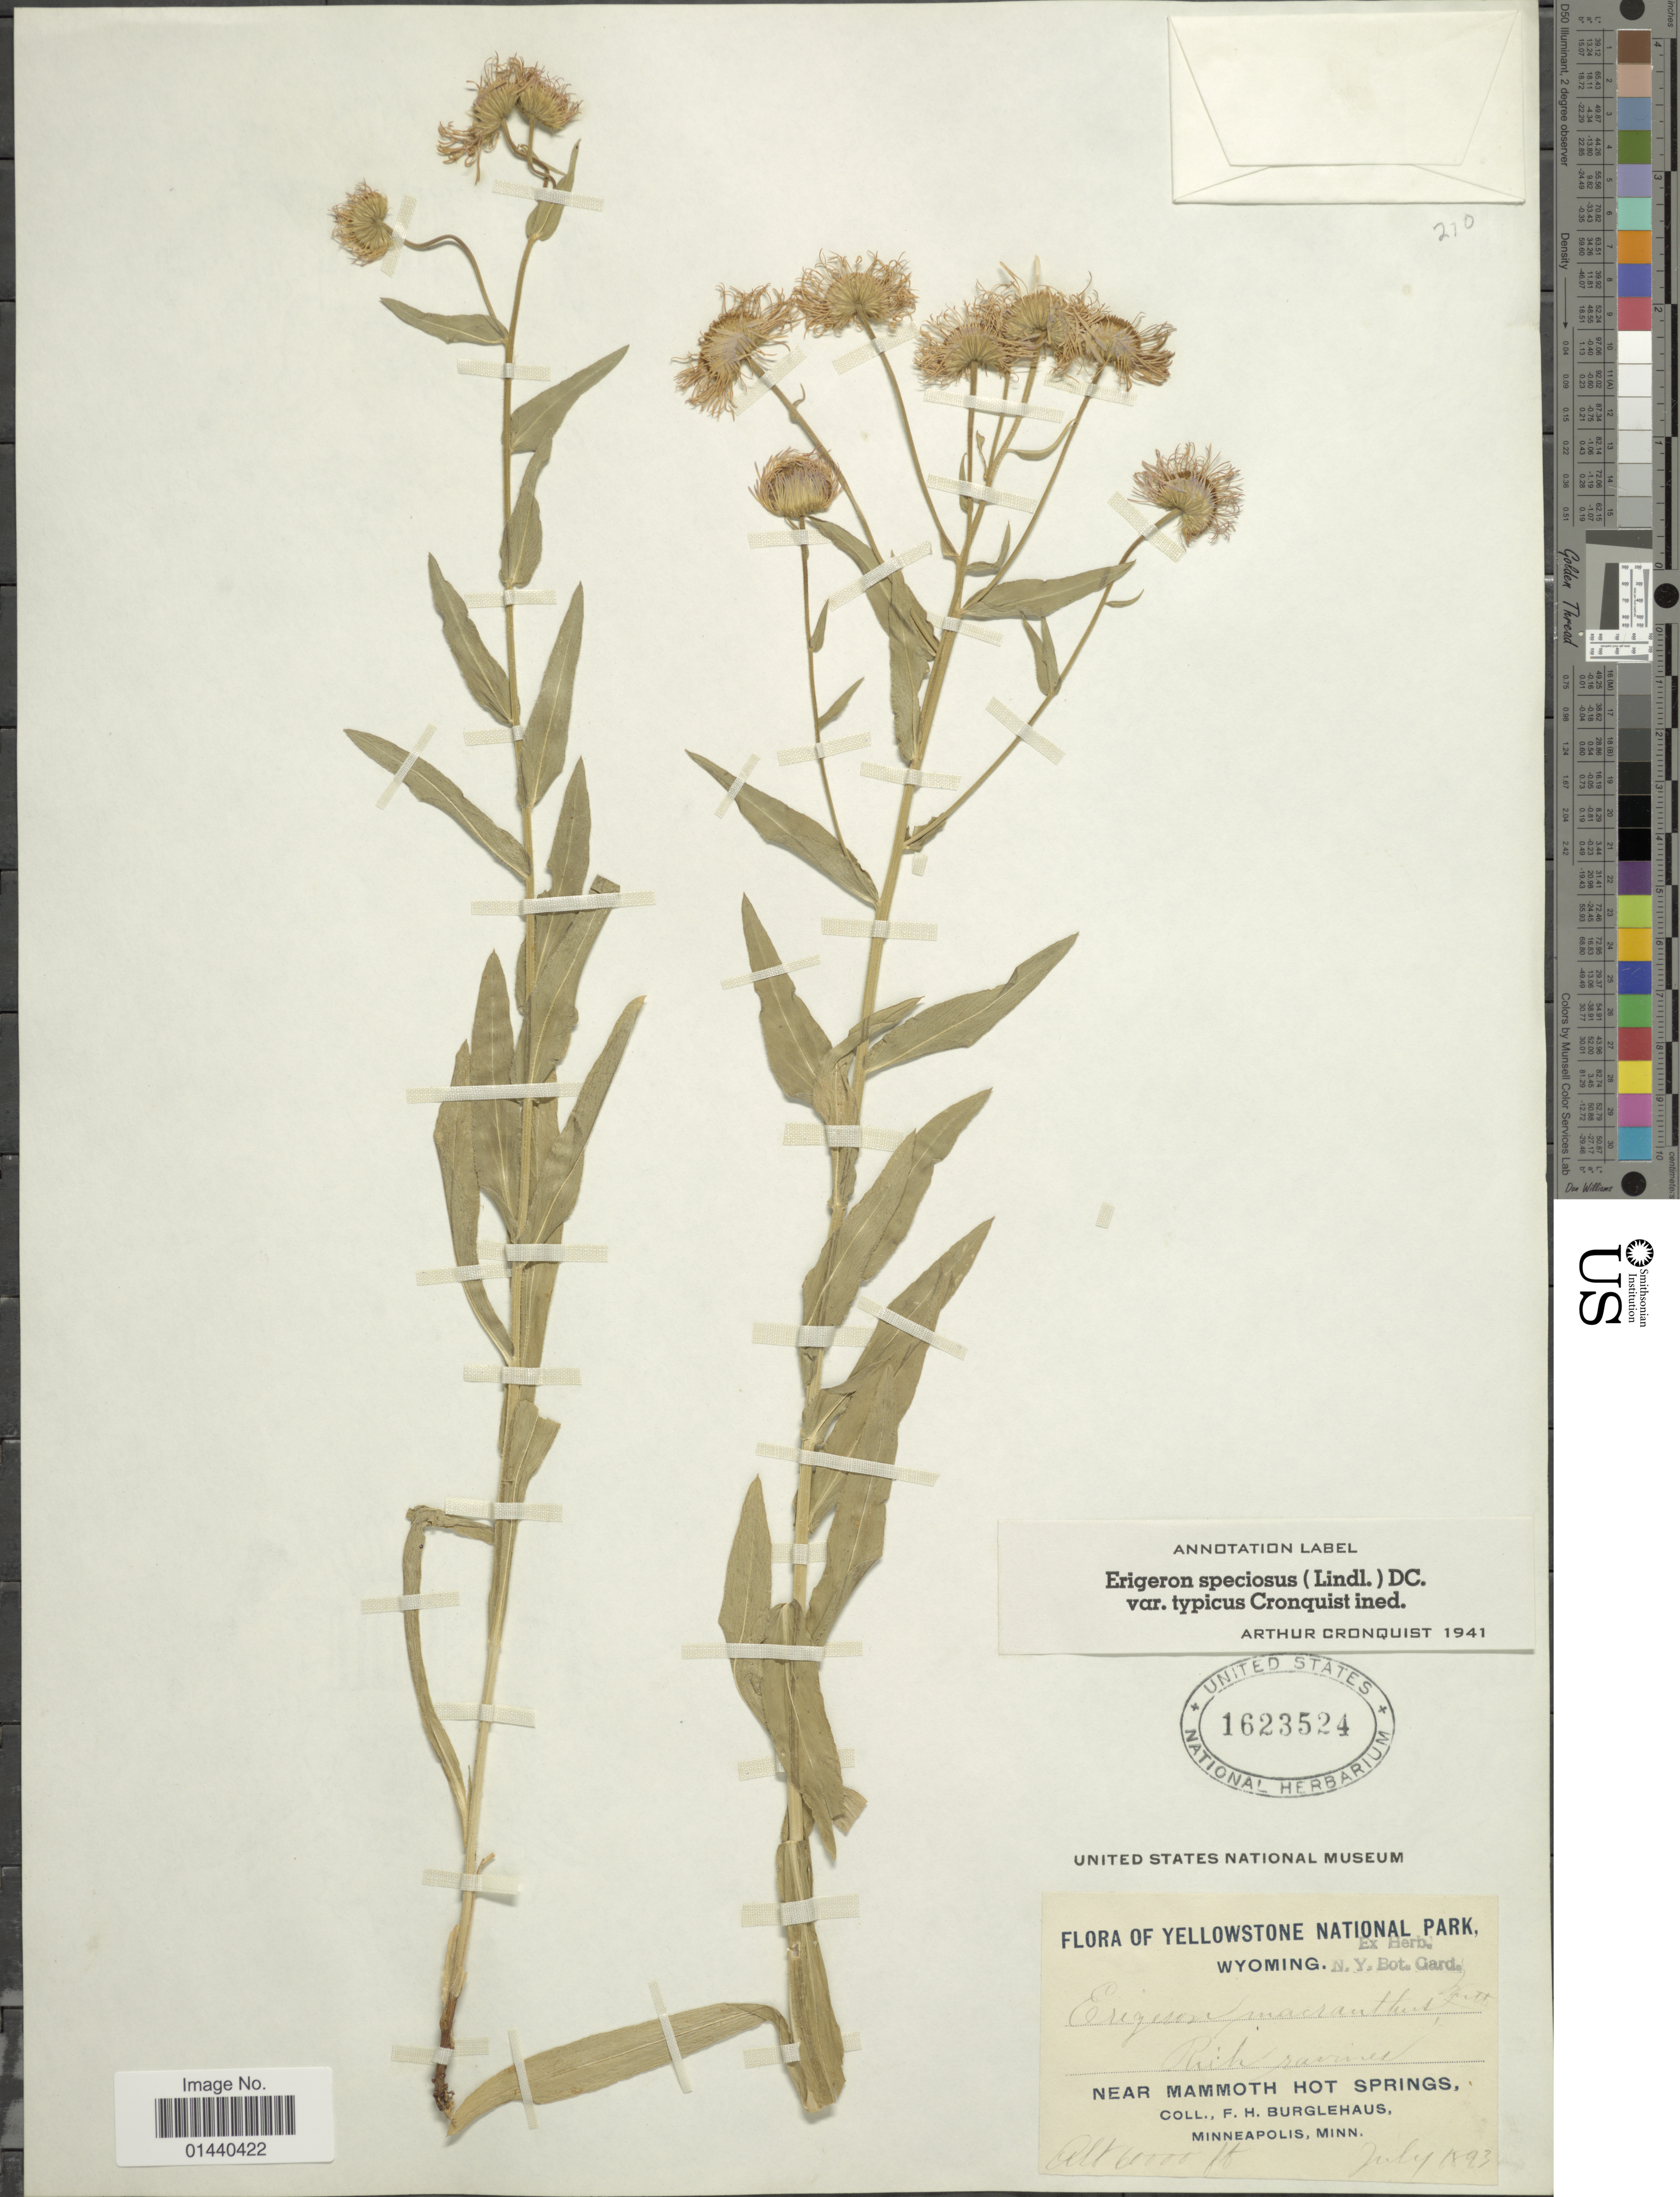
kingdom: Plantae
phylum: Tracheophyta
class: Magnoliopsida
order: Asterales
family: Asteraceae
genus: Erigeron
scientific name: Erigeron speciosus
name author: (Lindl.) DC.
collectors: F. Burglehaus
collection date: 1893-07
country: United States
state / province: Wyoming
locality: Yellowstone National Park. Near Mammoth Hot Springs.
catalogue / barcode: US 1623524